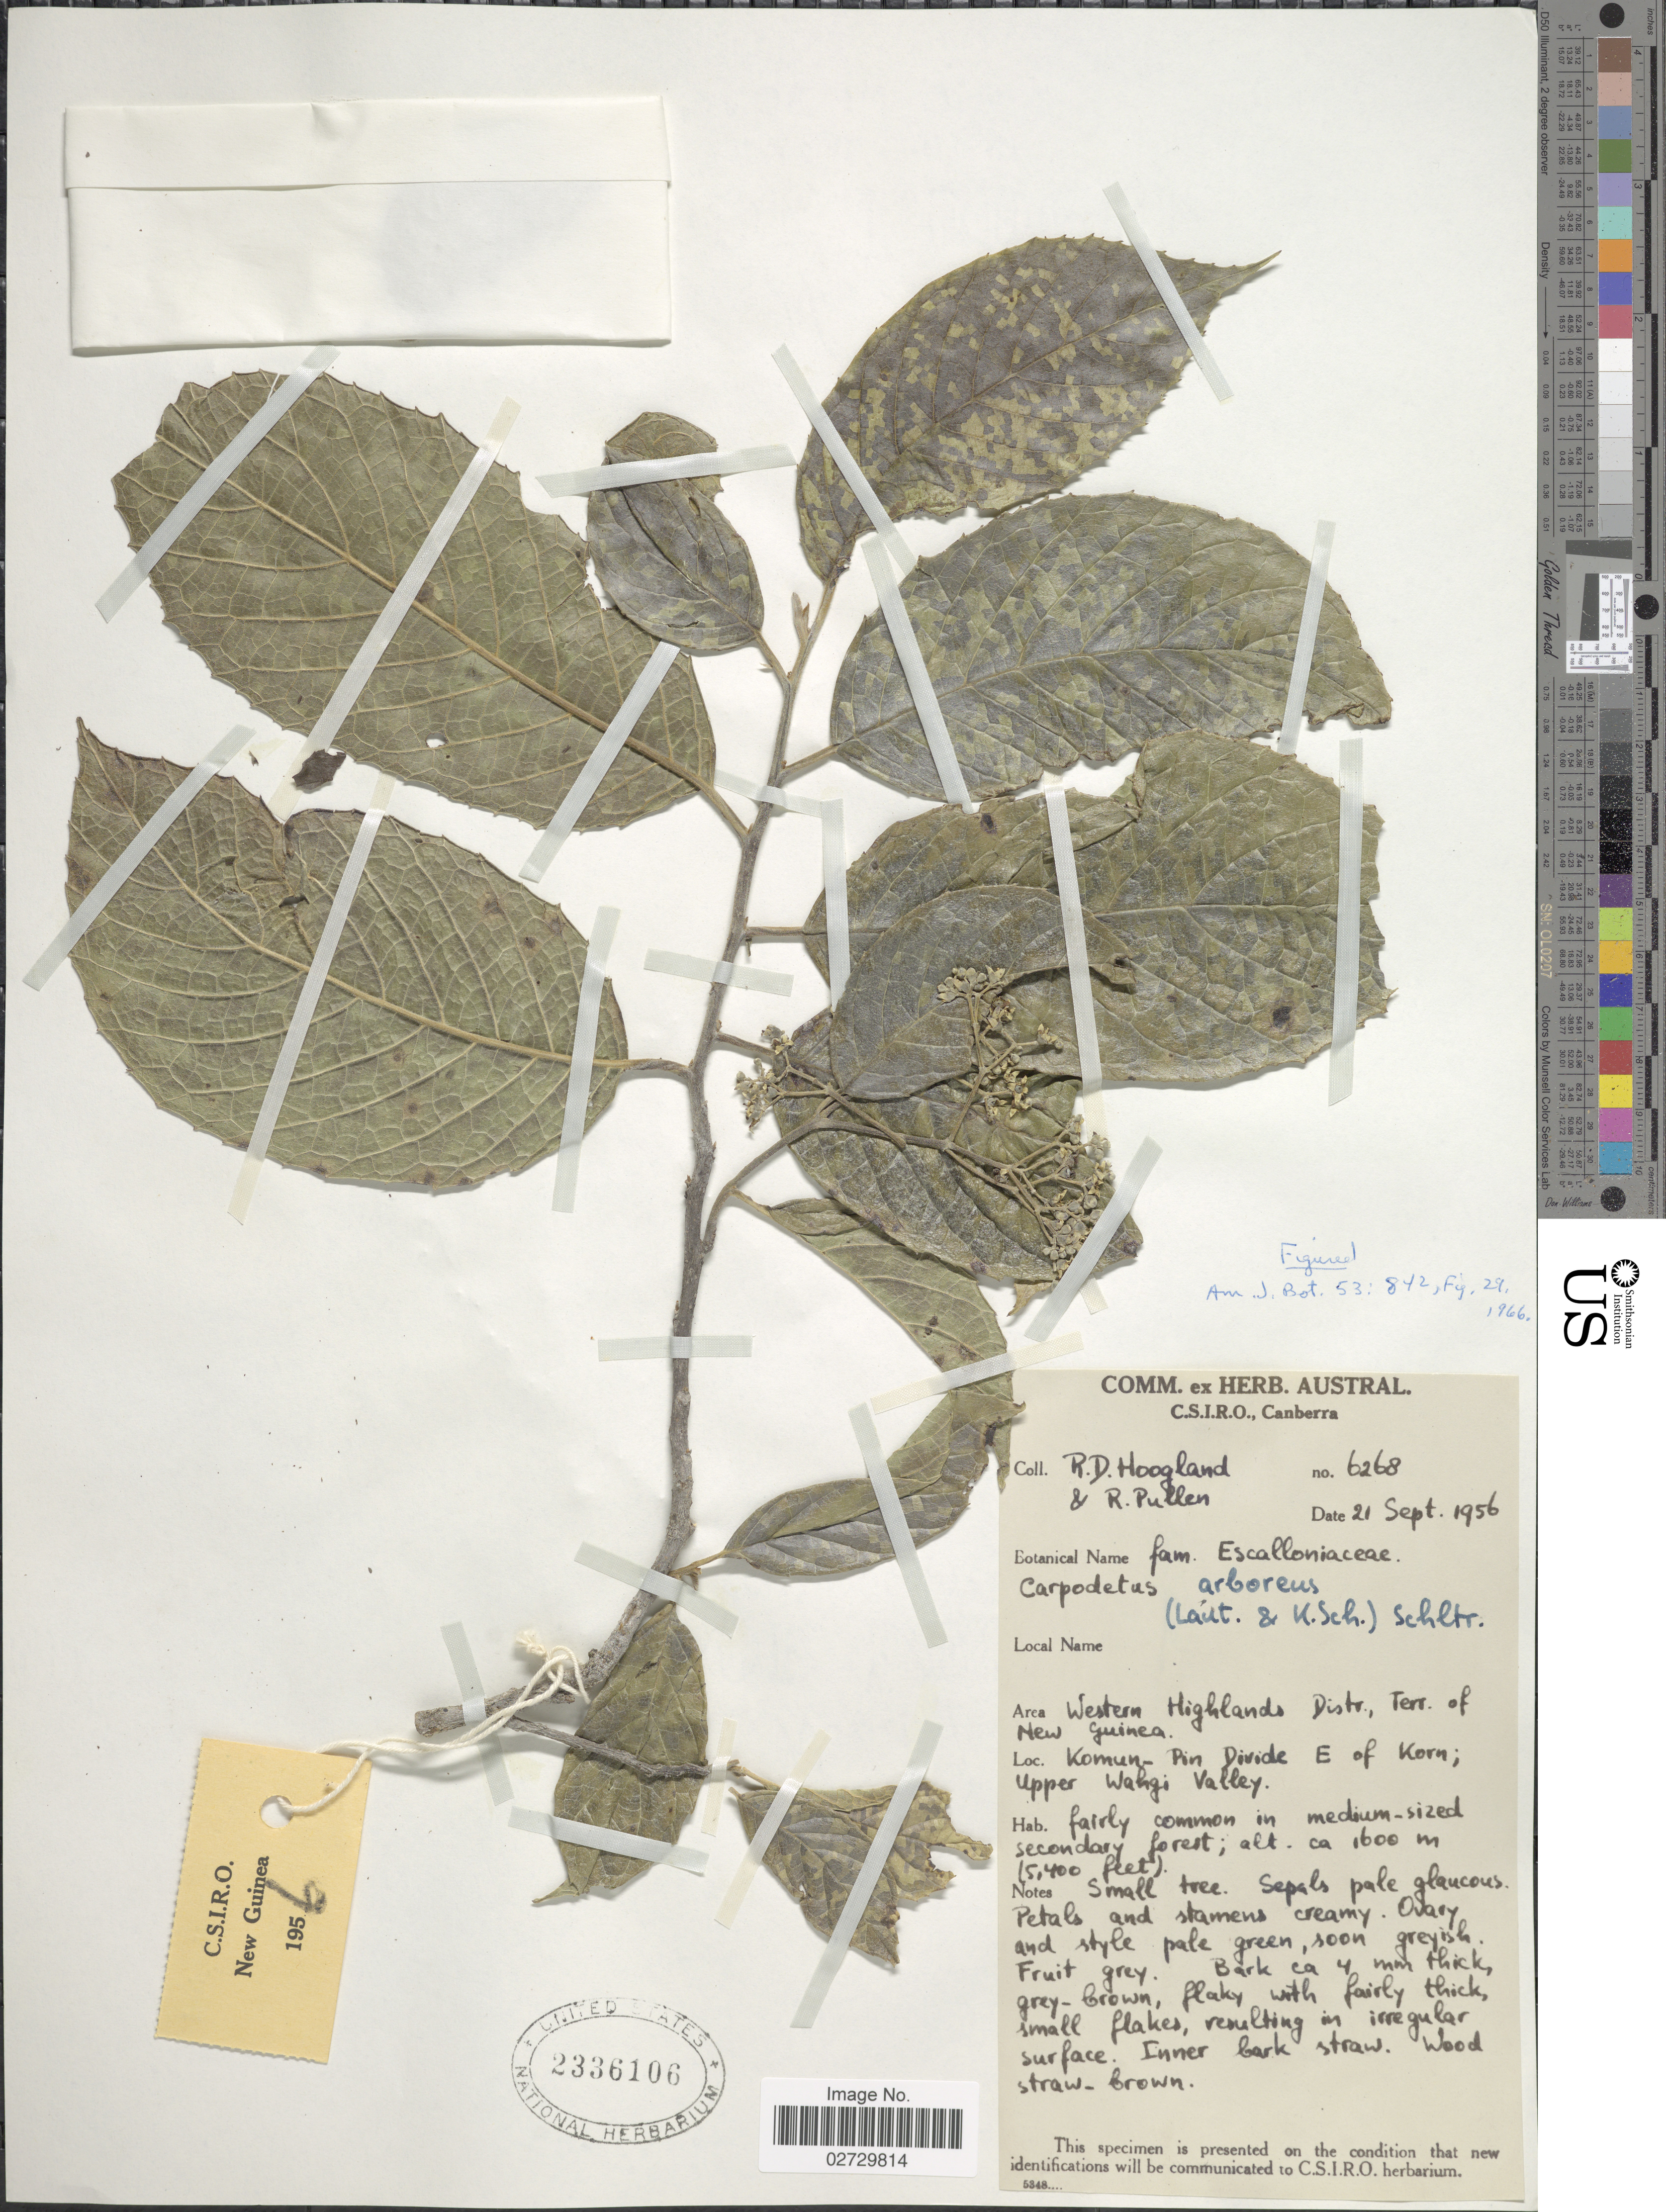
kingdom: Plantae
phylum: Tracheophyta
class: Magnoliopsida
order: Asterales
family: Rousseaceae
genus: Carpodetus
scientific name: Carpodetus arboreus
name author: Schltr.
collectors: R. D. Hoogland & R. Pullen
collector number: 6268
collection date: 1956-09-21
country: Papua New Guinea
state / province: Western Highlands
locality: Western Highlands Distr., Terr. of New Guinea, Komun- Pin Divide E of Korn; upper Wahgi Valley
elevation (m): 1600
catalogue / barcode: US 2336106